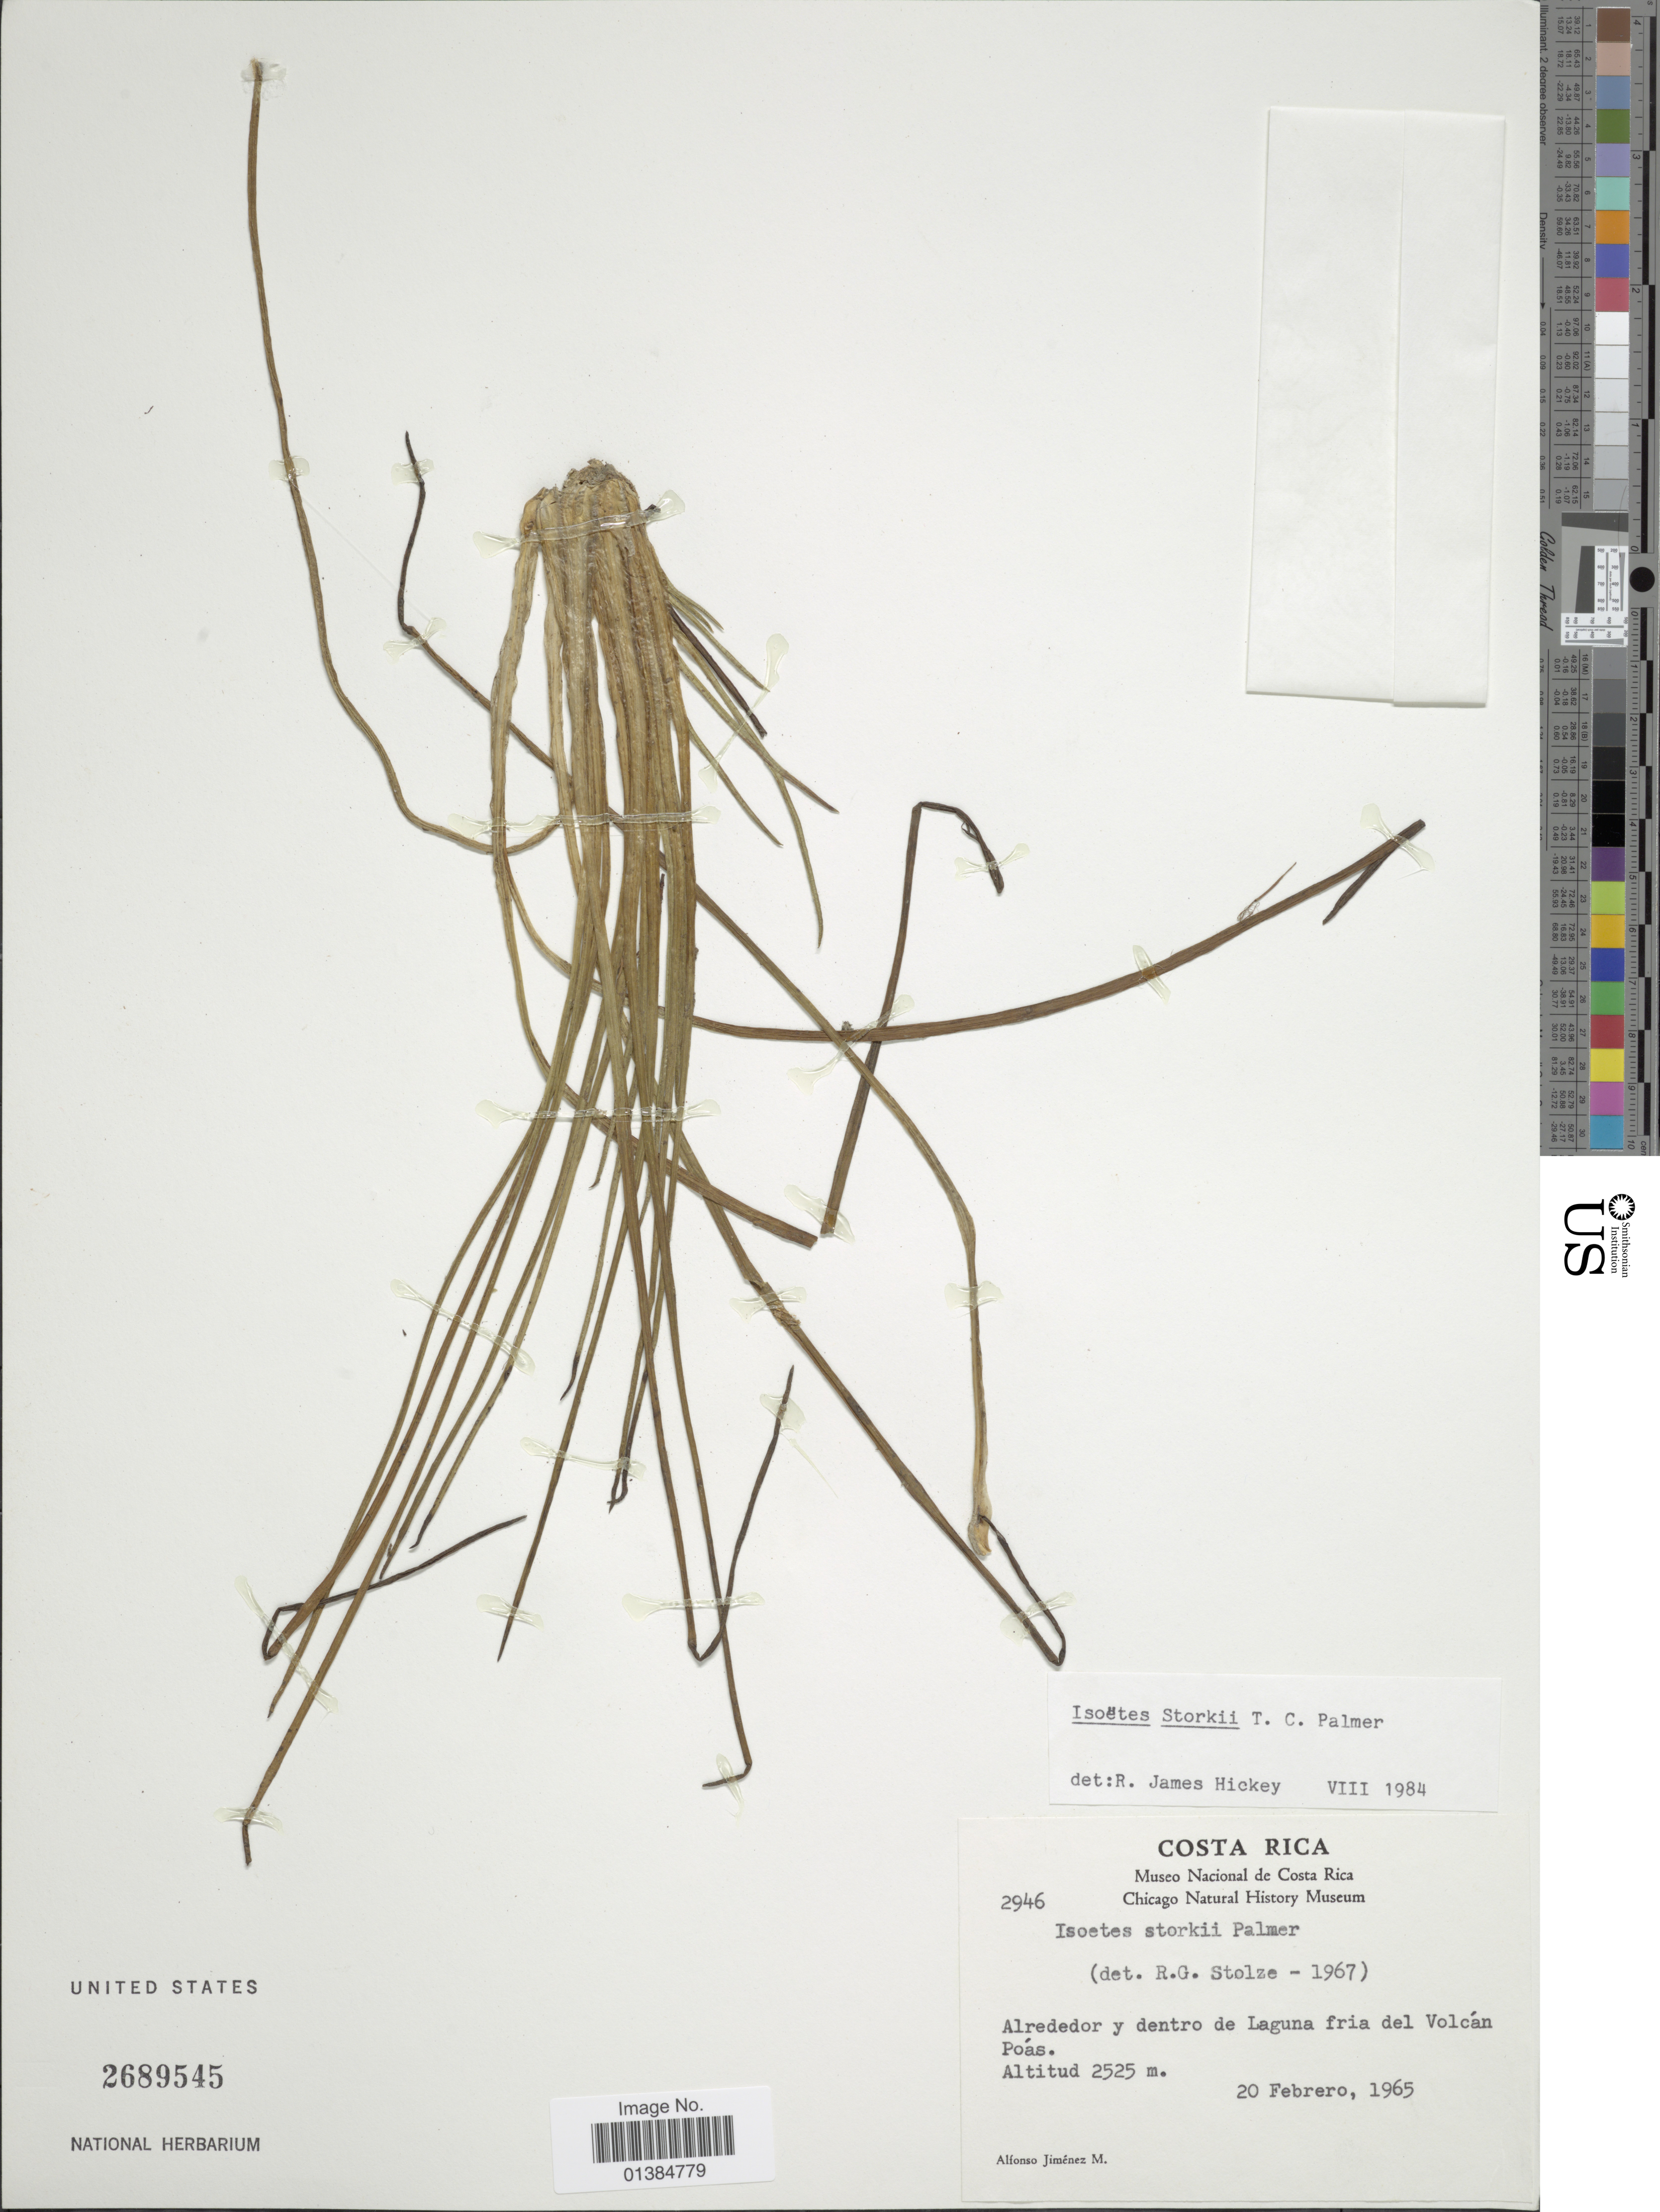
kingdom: Plantae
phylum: Tracheophyta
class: Lycopodiopsida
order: Isoetales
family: Isoetaceae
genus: Isoetes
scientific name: Isoetes storkii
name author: T.C. Palmer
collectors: A. Jimenez M.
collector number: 2946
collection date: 1965-02-20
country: Costa Rica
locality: Alrededor y dentro de Laguna fria del Volcán Poás.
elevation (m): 2525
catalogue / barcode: US 2689545